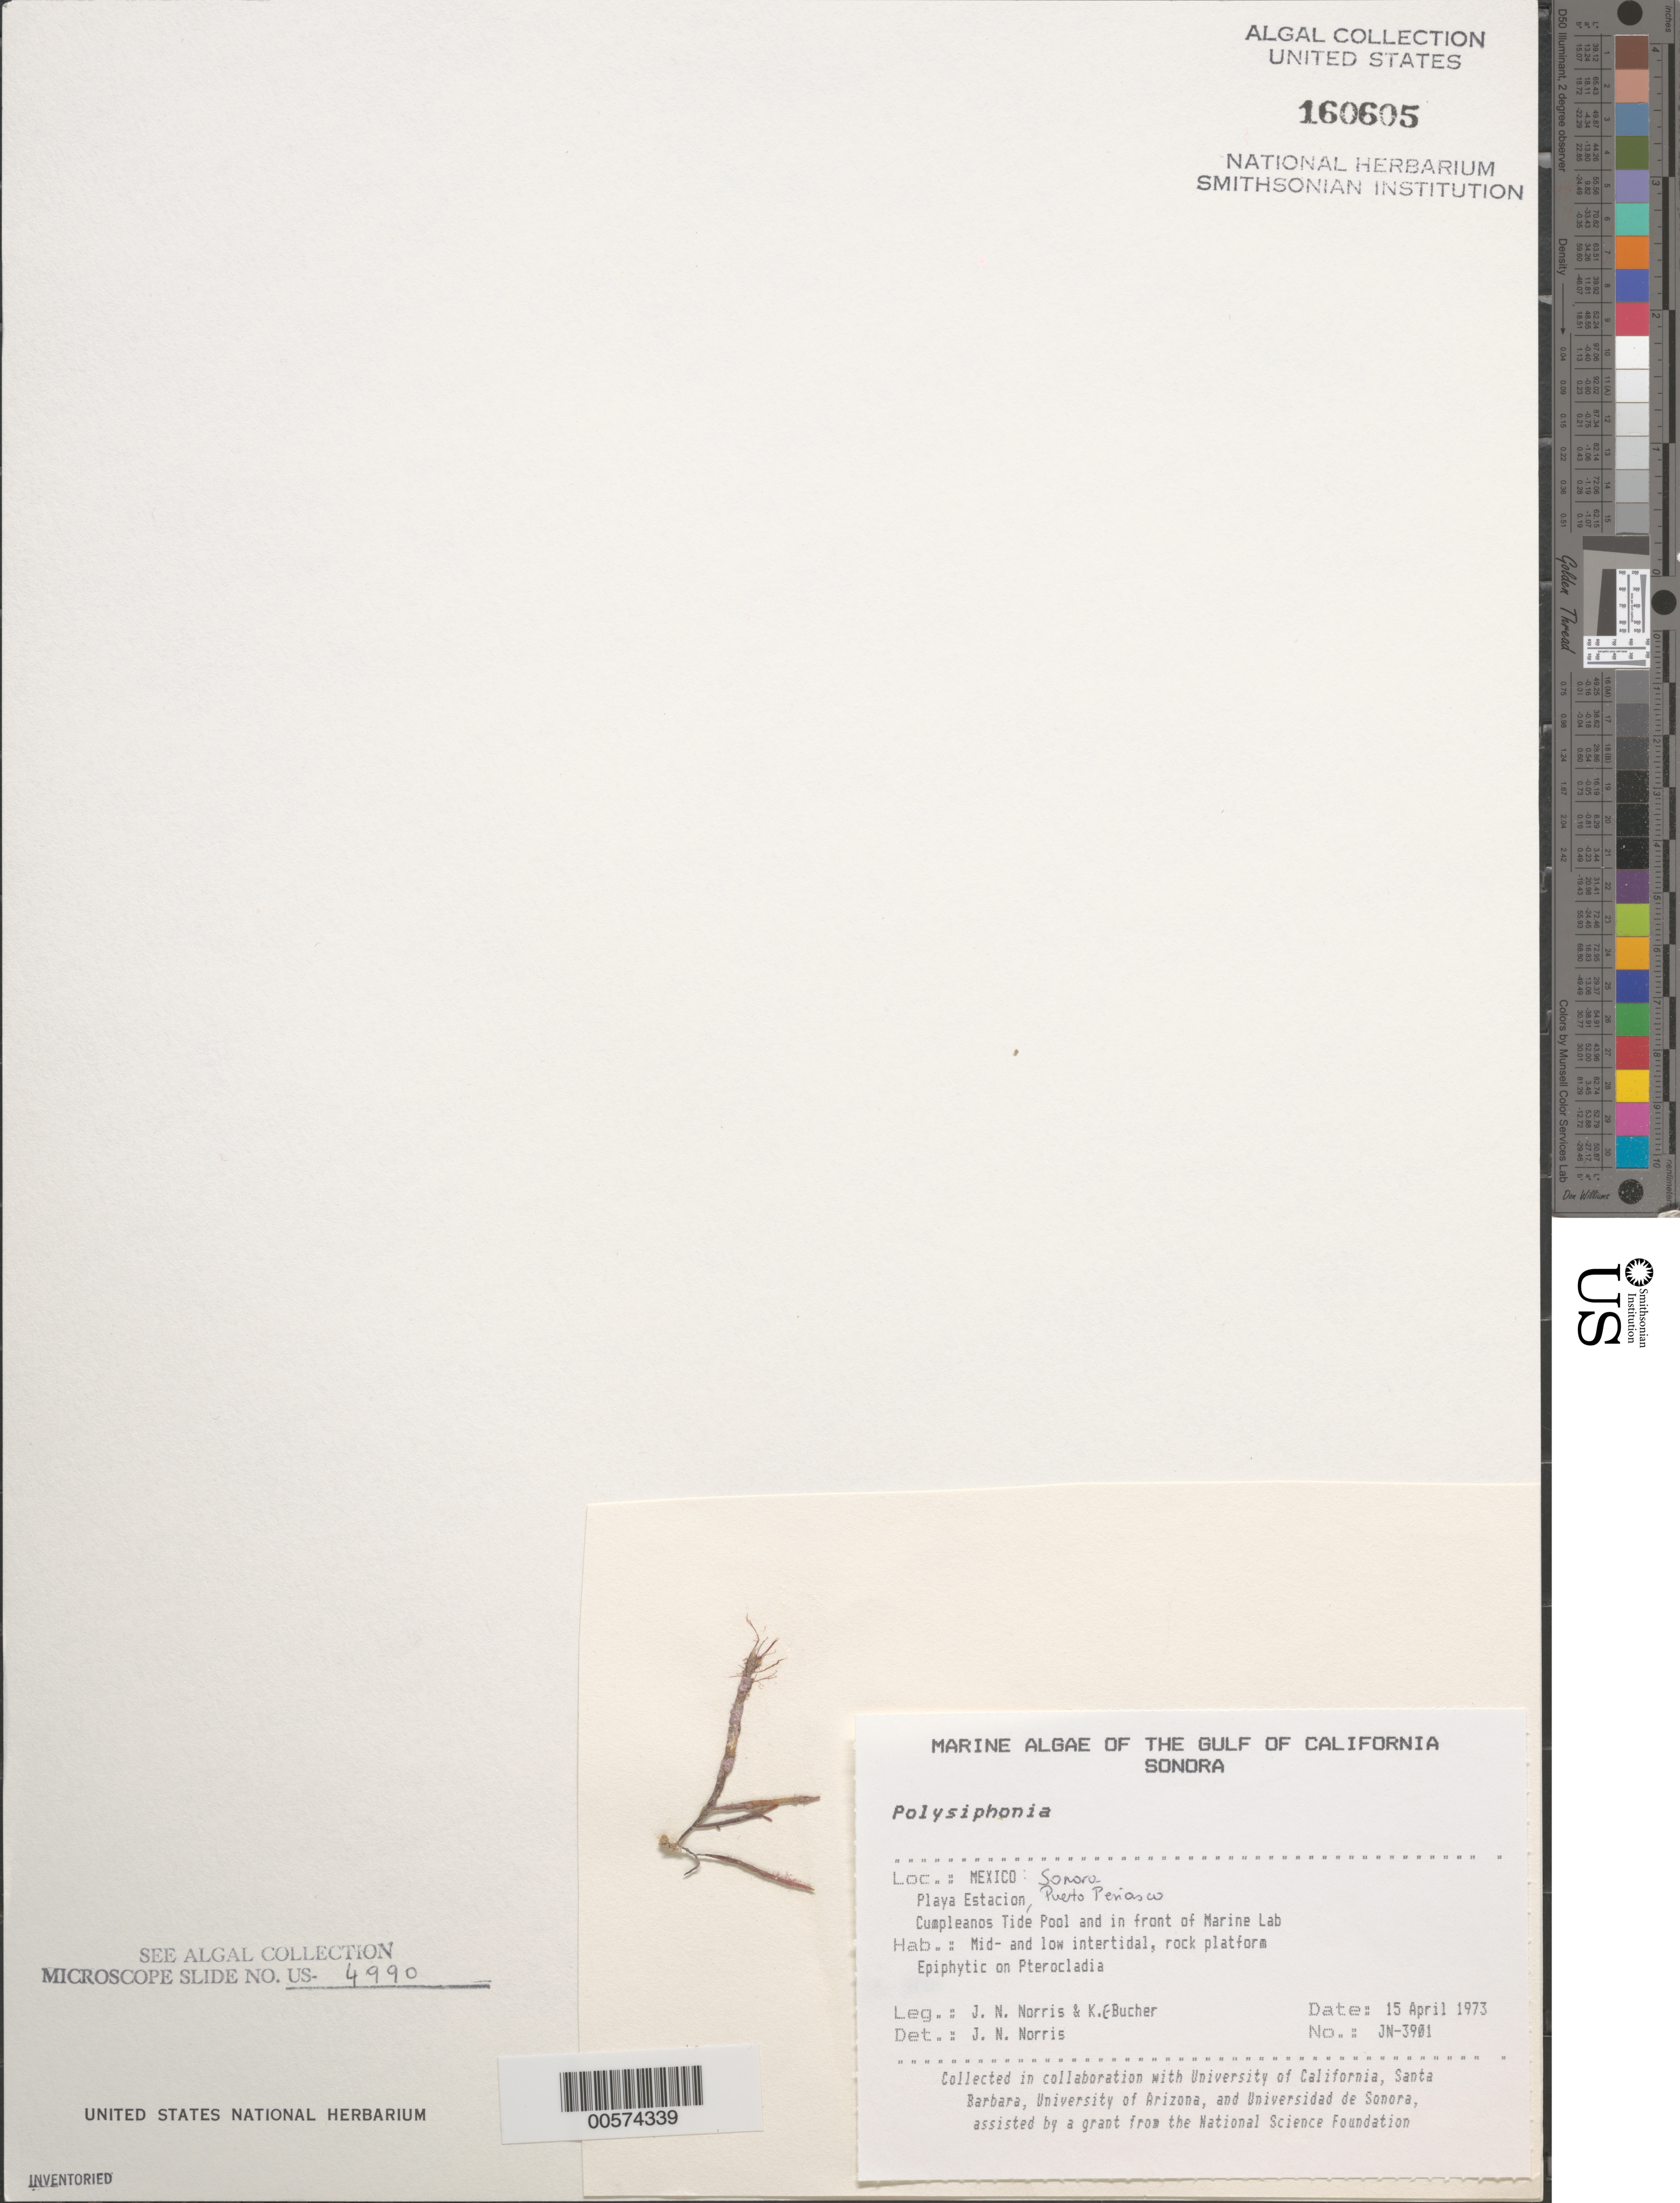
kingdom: Plantae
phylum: Rhodophyta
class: Florideophyceae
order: Ceramiales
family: Rhodomelaceae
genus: Polysiphonia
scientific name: Polysiphonia sp.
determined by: Norris, James N.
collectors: J. N. Norris & K. E. Bucher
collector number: JN-3901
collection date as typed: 15 Apr 1973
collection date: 1973-04-15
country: Mexico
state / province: Sonora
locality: Playa Estacion, Puerto Penasco, Cumpleanos tide pool and marine station shore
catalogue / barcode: US 160605